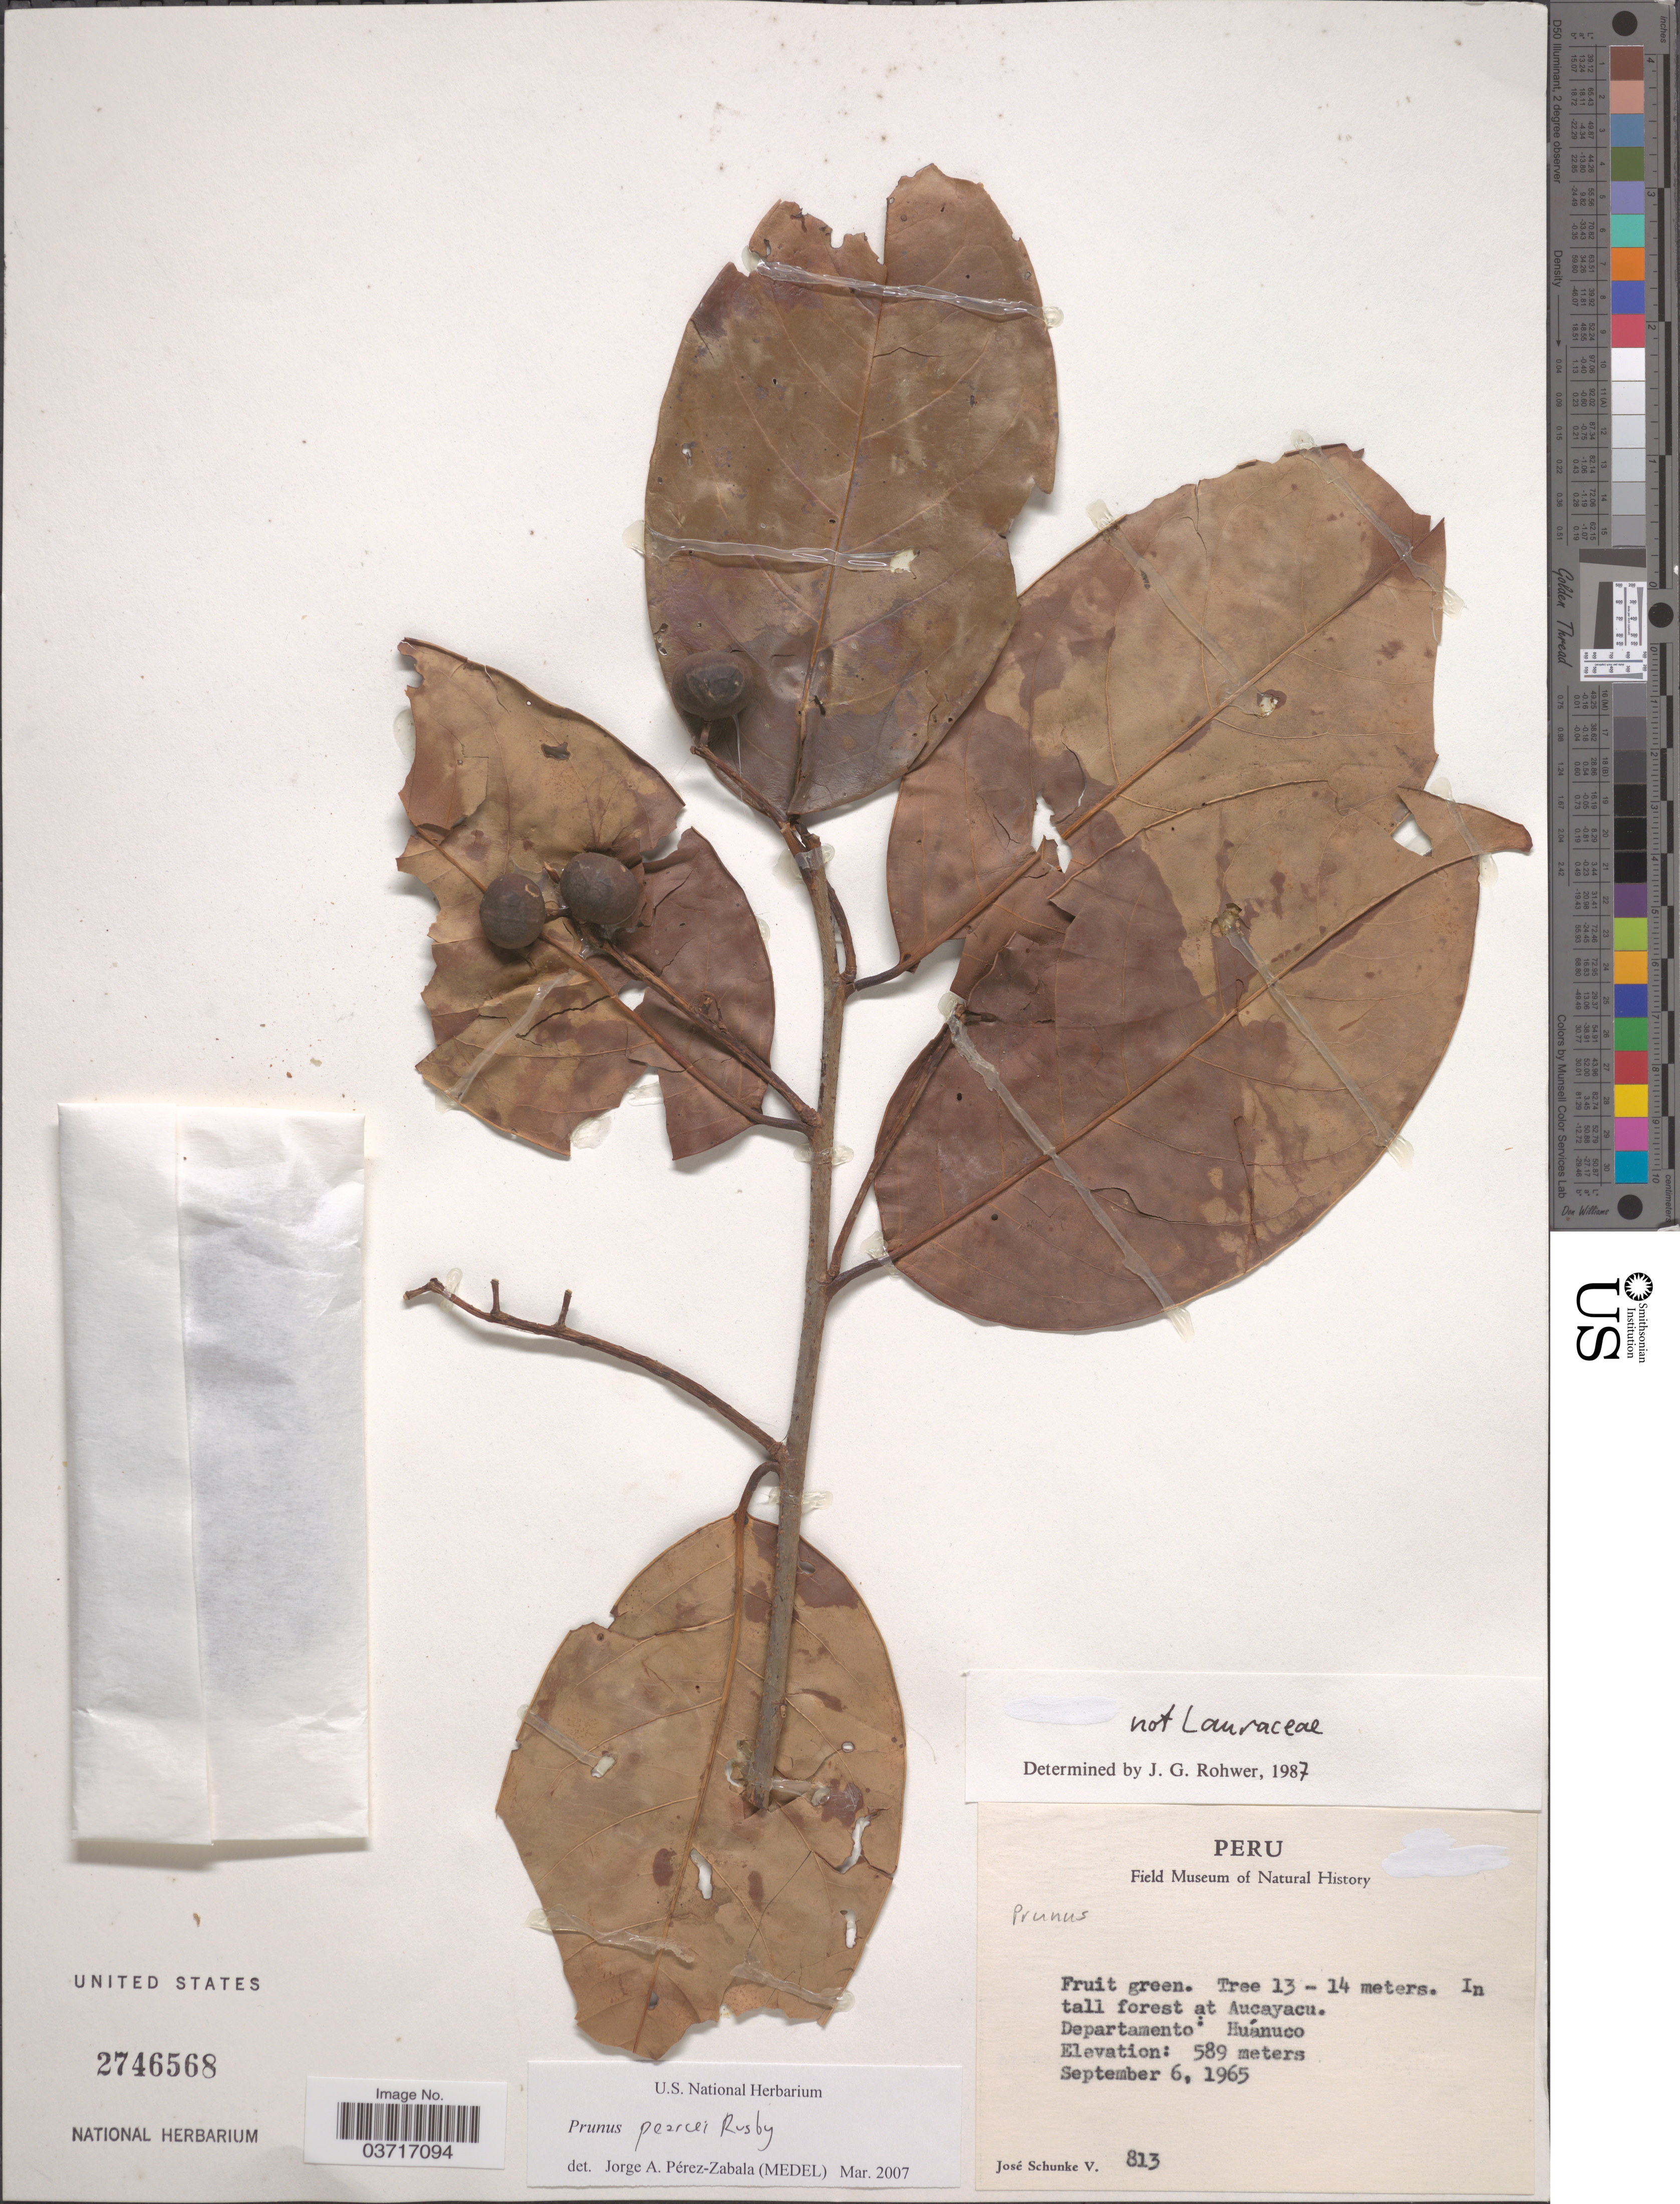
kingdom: Plantae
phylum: Tracheophyta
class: Magnoliopsida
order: Rosales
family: Rosaceae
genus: Prunus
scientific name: Prunus pearcei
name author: Rusby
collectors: J. Schunke Vigo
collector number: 813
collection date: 1965-09-06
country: Peru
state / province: Huánuco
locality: In tall forest at Aucayacu. Departamento Huánuco.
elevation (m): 589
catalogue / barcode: US 2746568